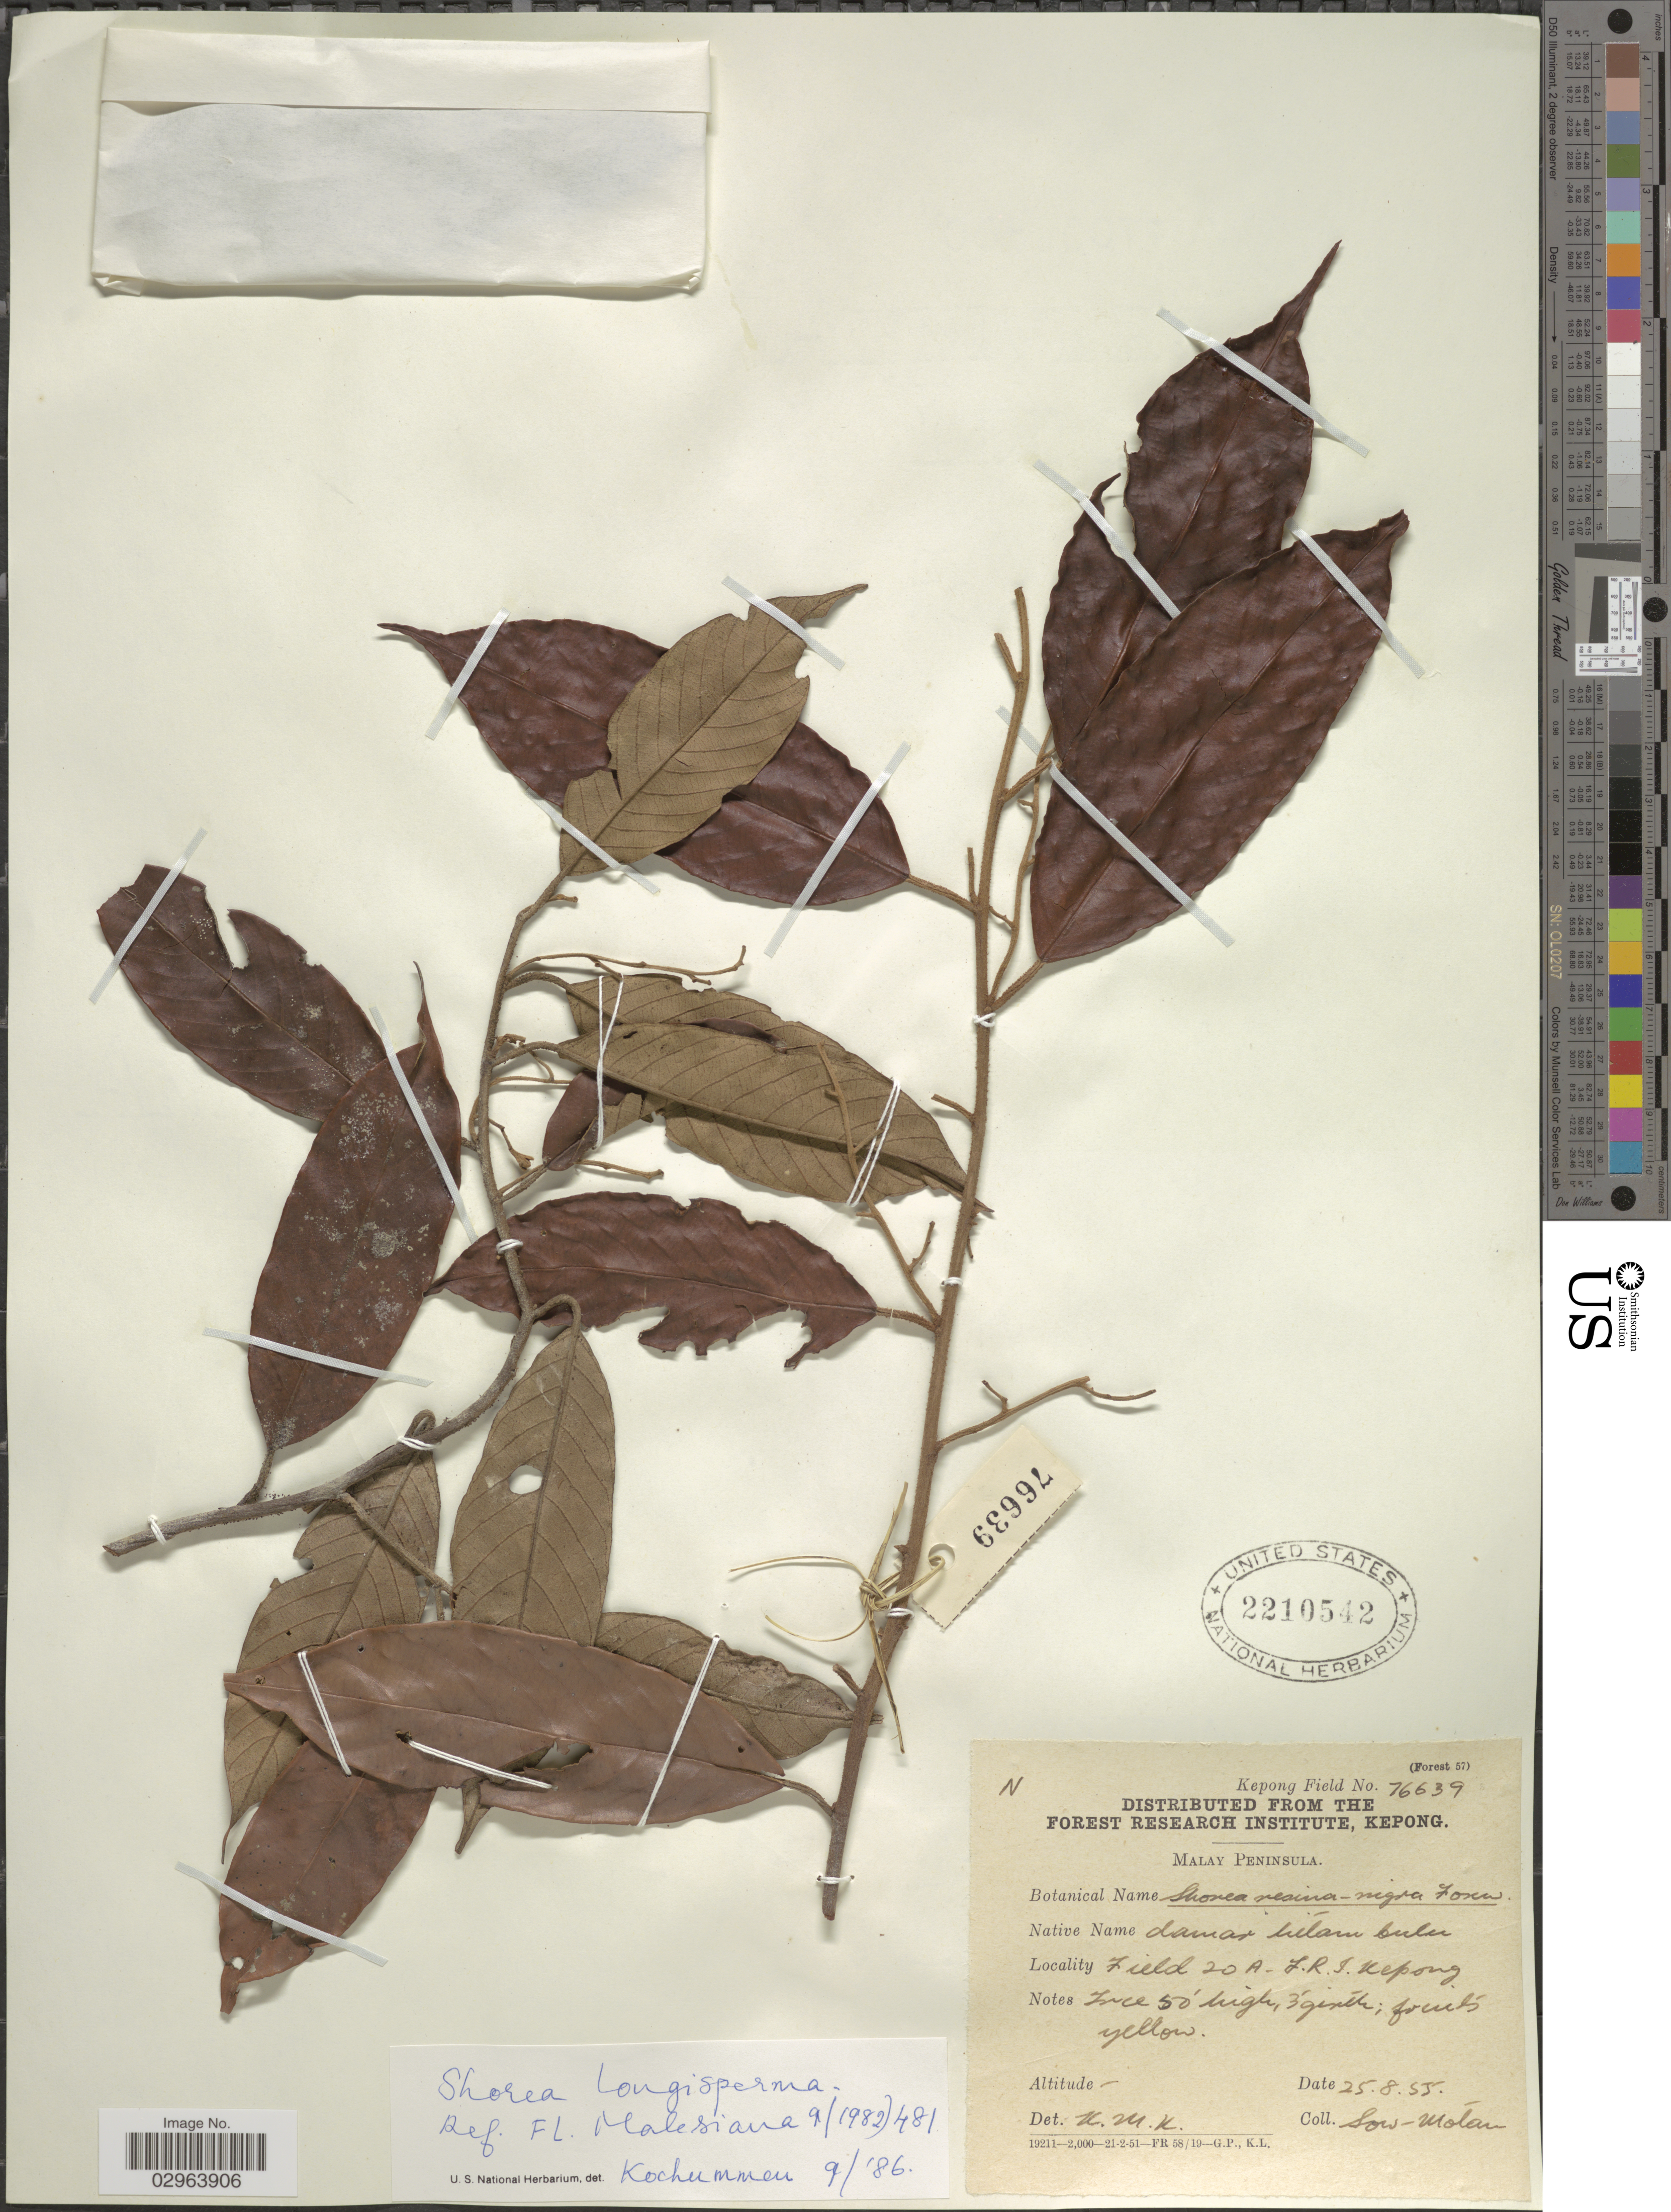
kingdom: Plantae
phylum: Tracheophyta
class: Magnoliopsida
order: Malvales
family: Dipterocarpaceae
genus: Richetia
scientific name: Richetia longisperma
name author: (Roxb.) P.S. Ashton & J. Heck.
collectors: -. Sow & -. Motan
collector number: Kepong Field 76639?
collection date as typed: Transcribed d/m/y: 25/8/55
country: Malaysia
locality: Malay Peninsula. Field 20A - F.R.I. Kepong.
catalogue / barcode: US 2210542